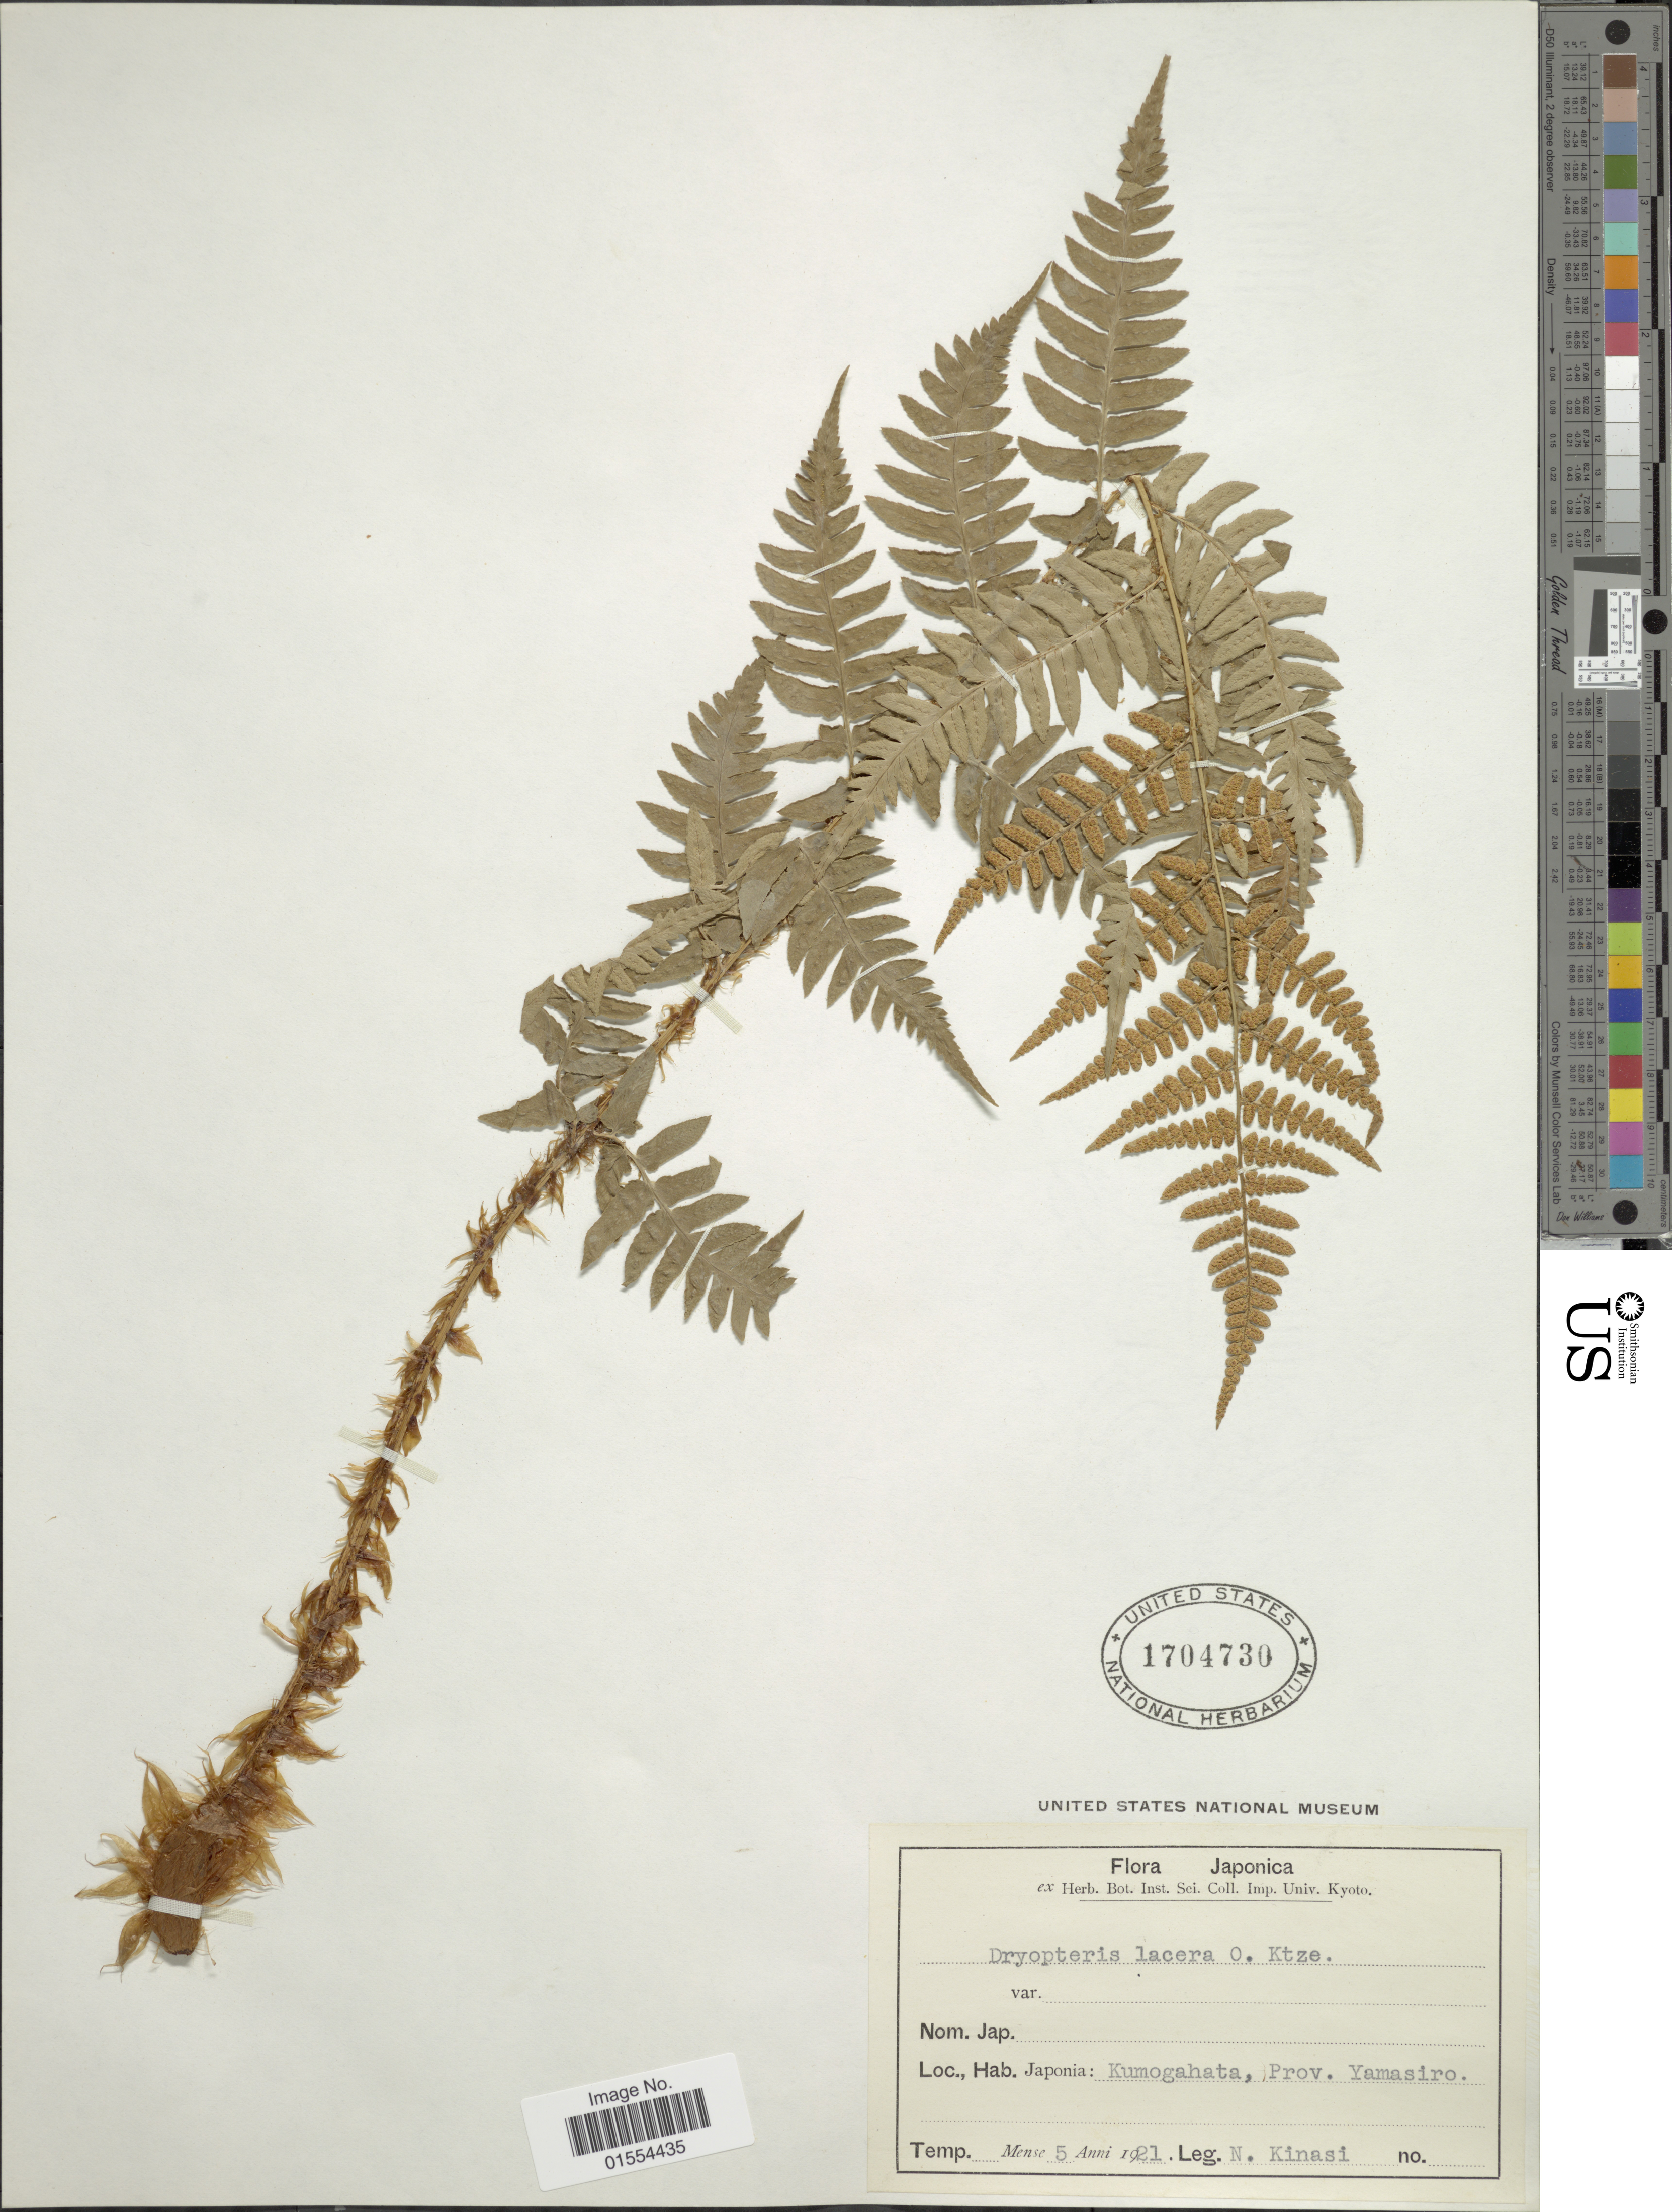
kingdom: Plantae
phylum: Tracheophyta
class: Polypodiopsida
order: Polypodiales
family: Dryopteridaceae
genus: Dryopteris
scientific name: Dryopteris lacera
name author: (Thunb.) Kuntze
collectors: N. Kinasi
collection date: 1921-05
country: Japan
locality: Japonia: Kumogahata, Prov. Yamasiro,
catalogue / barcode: US 1704730